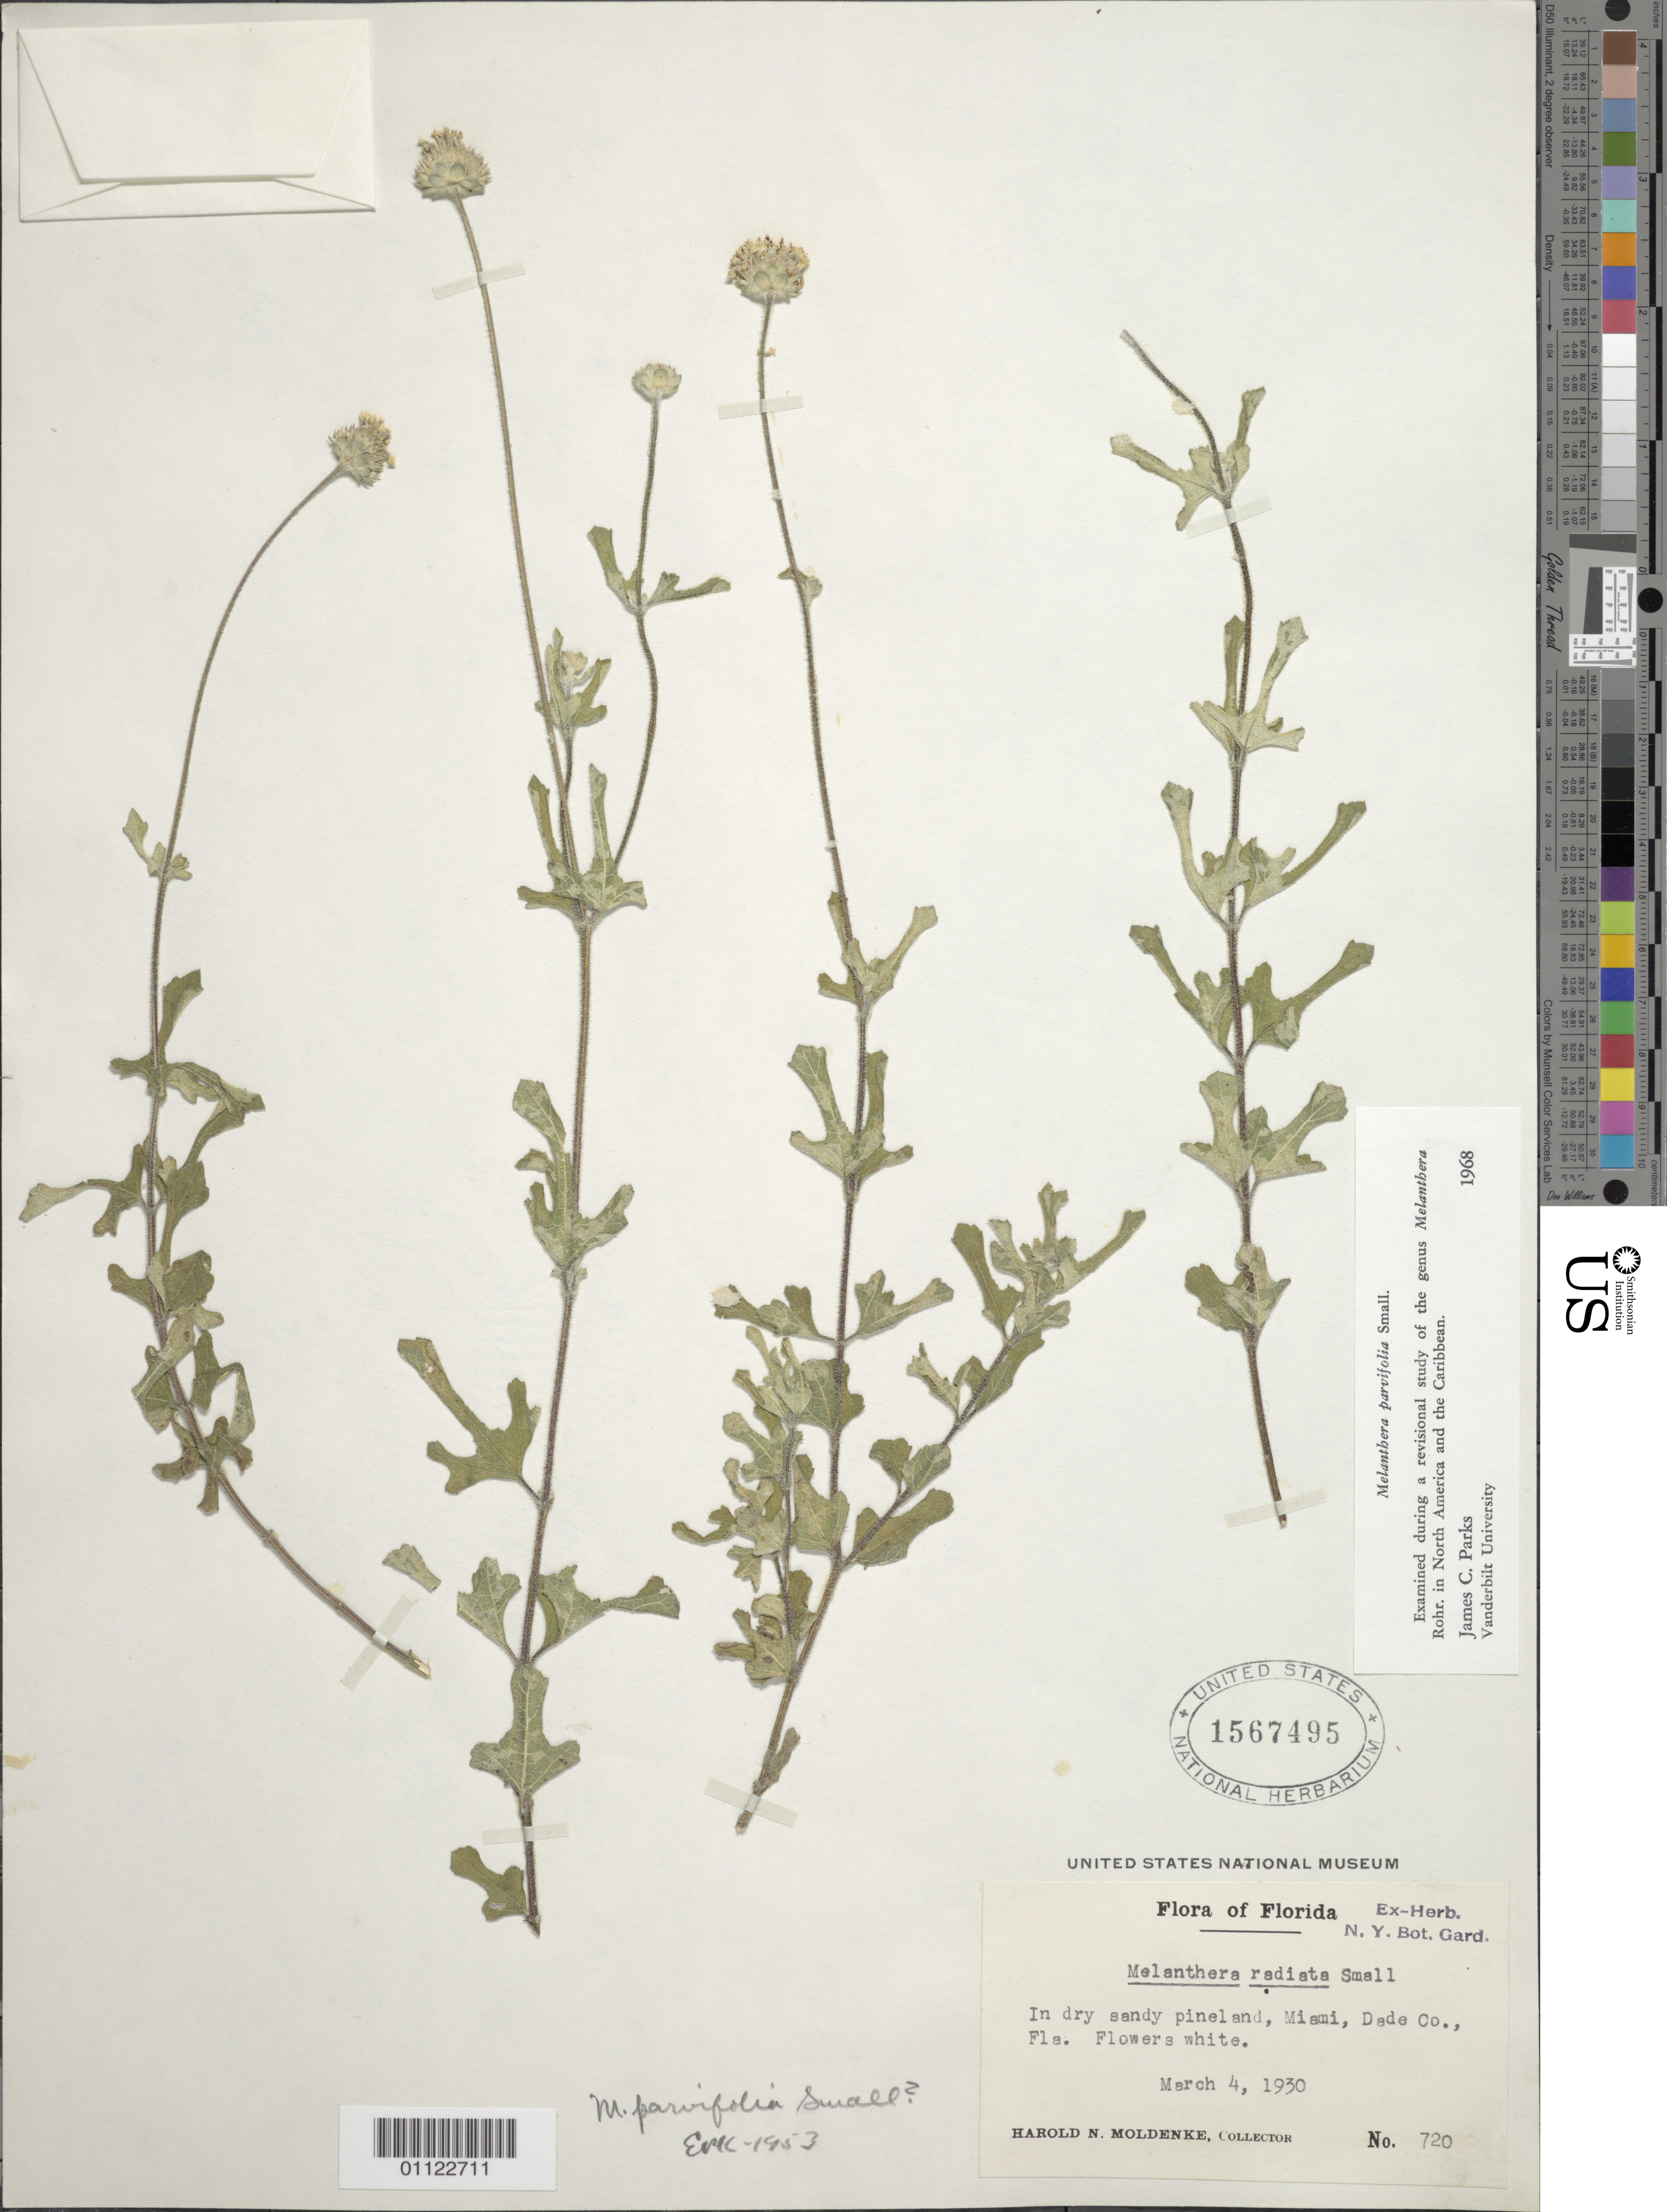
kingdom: Plantae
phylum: Tracheophyta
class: Magnoliopsida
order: Asterales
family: Asteraceae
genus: Melanthera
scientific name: Melanthera parvifolia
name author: Small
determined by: Parks, J. C.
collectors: H. N. Moldenke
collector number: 720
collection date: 1930-03-04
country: United States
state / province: Florida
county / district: Dade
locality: Miami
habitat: in dry sandy pineland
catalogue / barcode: US 1567495